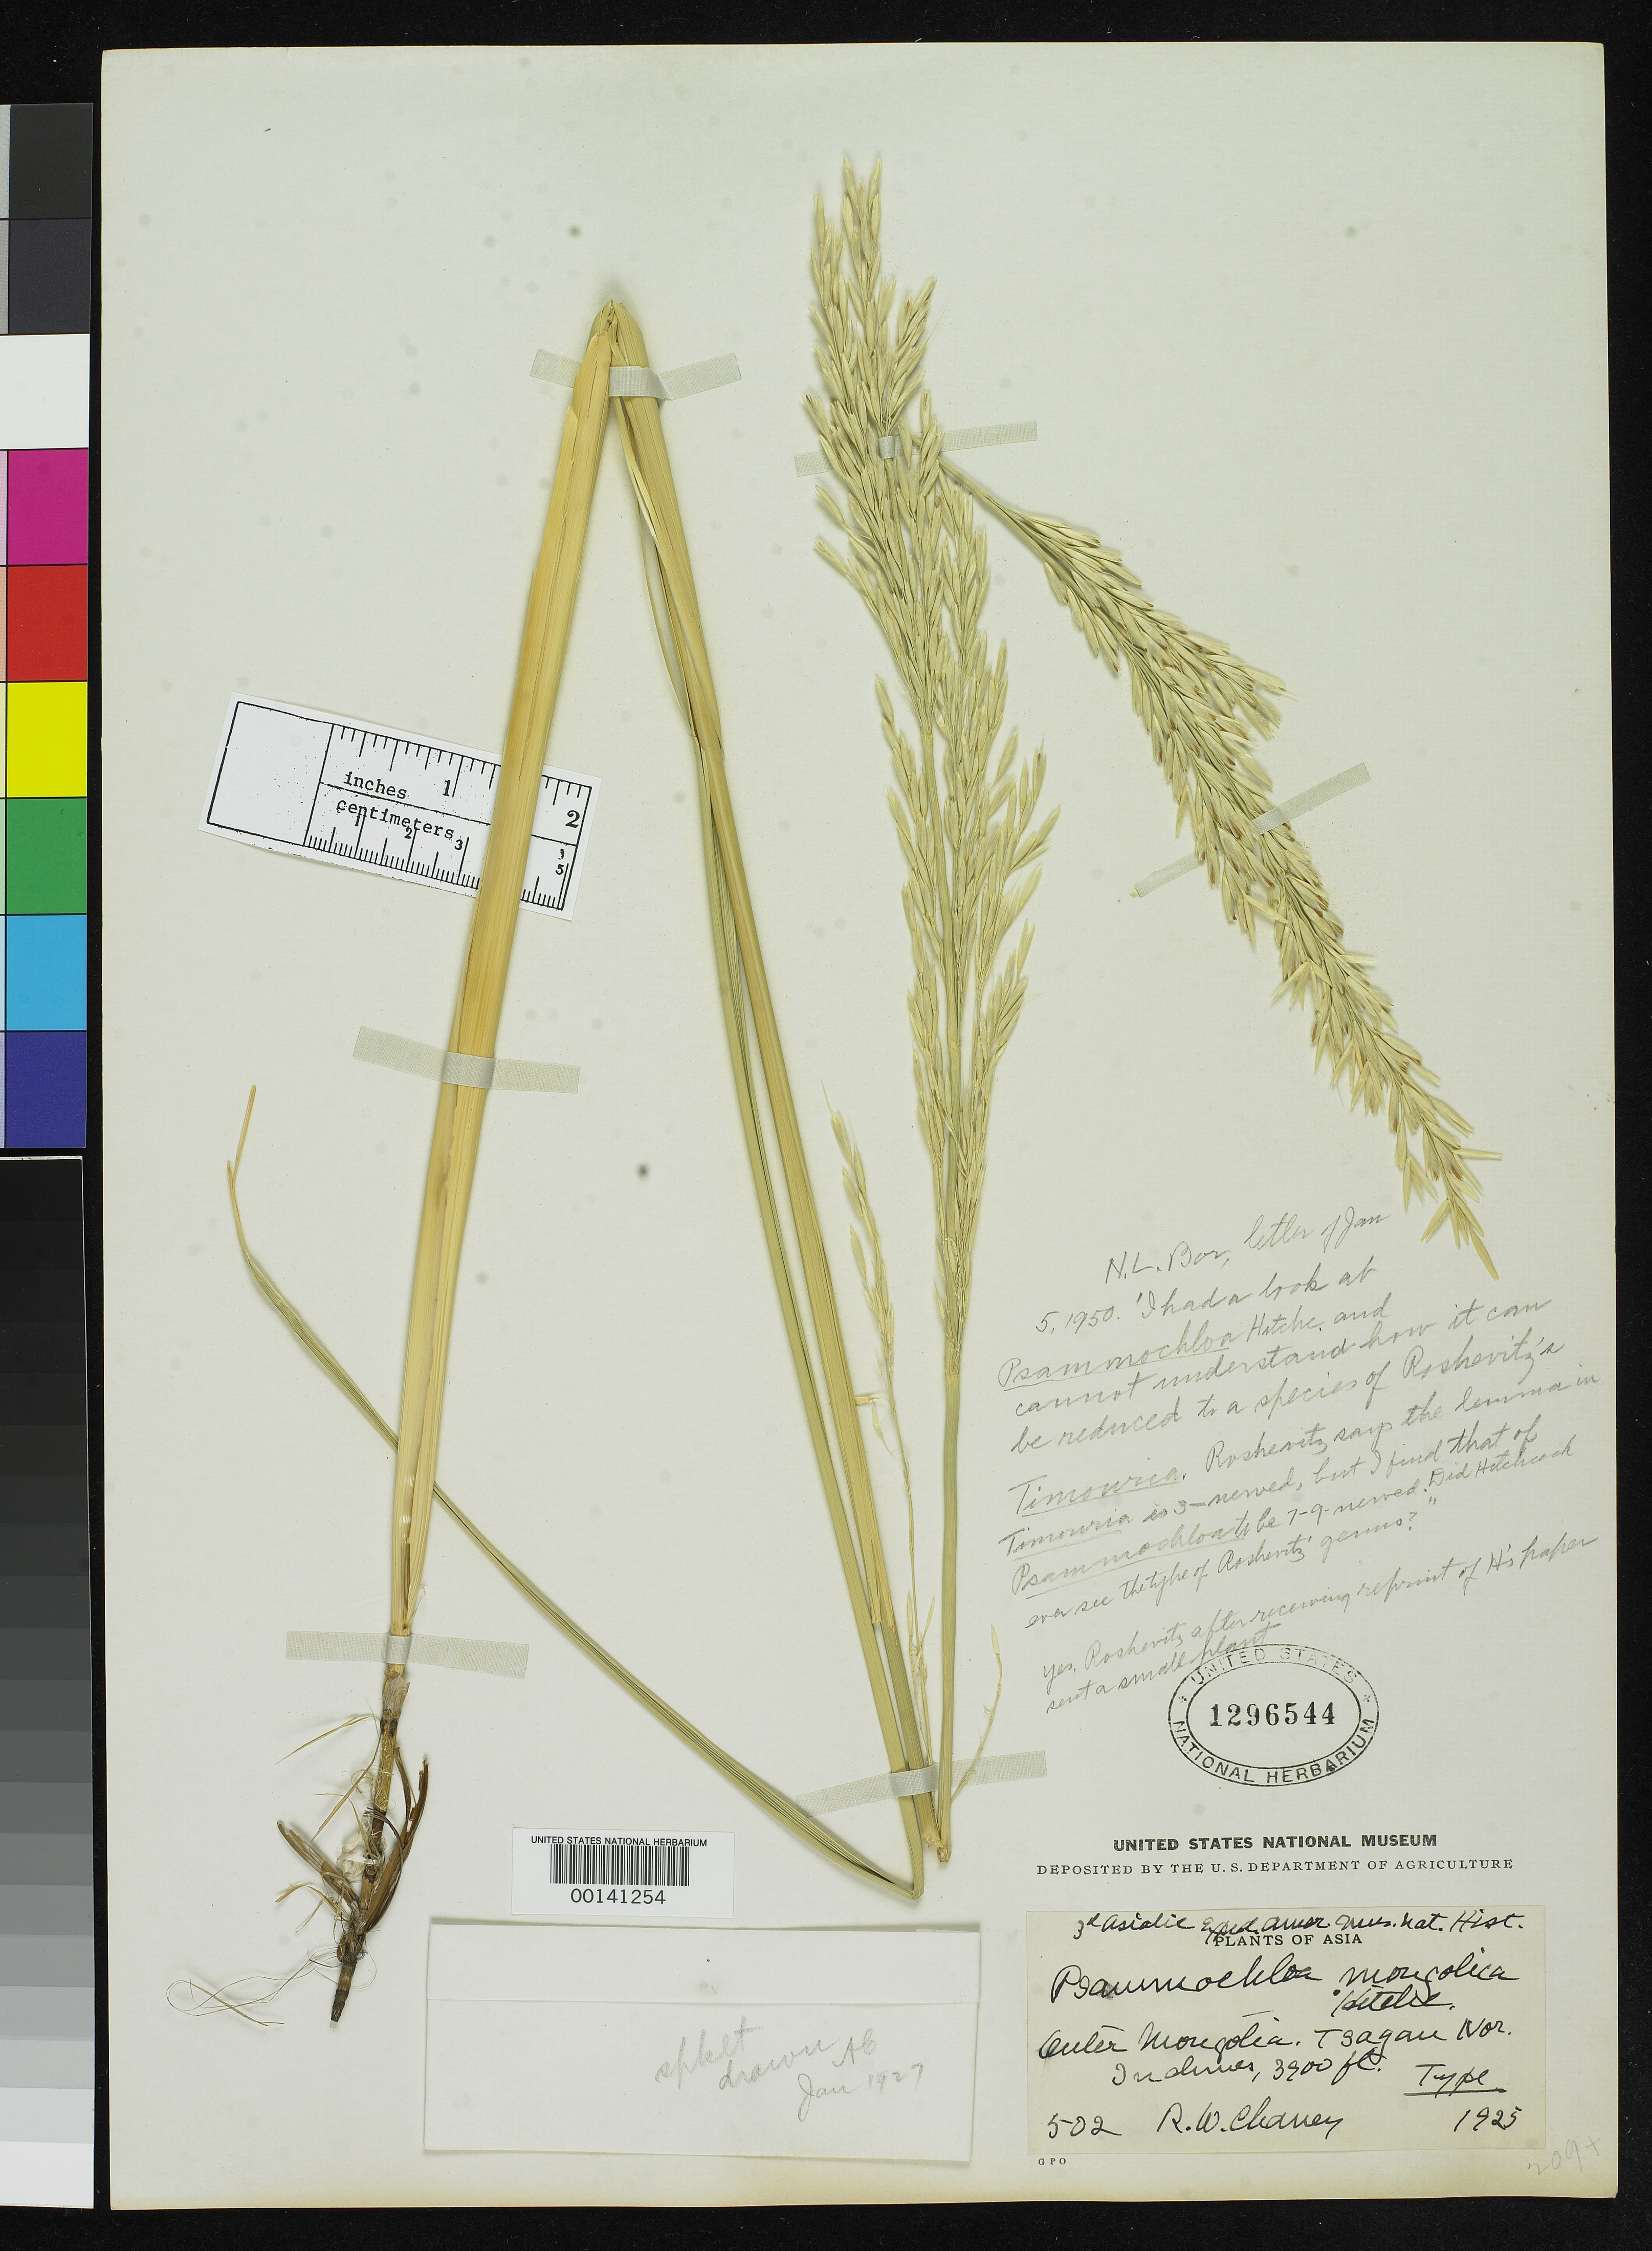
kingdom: Plantae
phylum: Tracheophyta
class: Liliopsida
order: Poales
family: Poaceae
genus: Psammochloa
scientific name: Psammochloa mongolica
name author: Hitchc.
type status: Holotype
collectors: R. Chaney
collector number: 502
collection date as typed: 1925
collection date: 1925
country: Mongolia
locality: Tsagan Nor.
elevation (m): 1000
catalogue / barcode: US 1296544